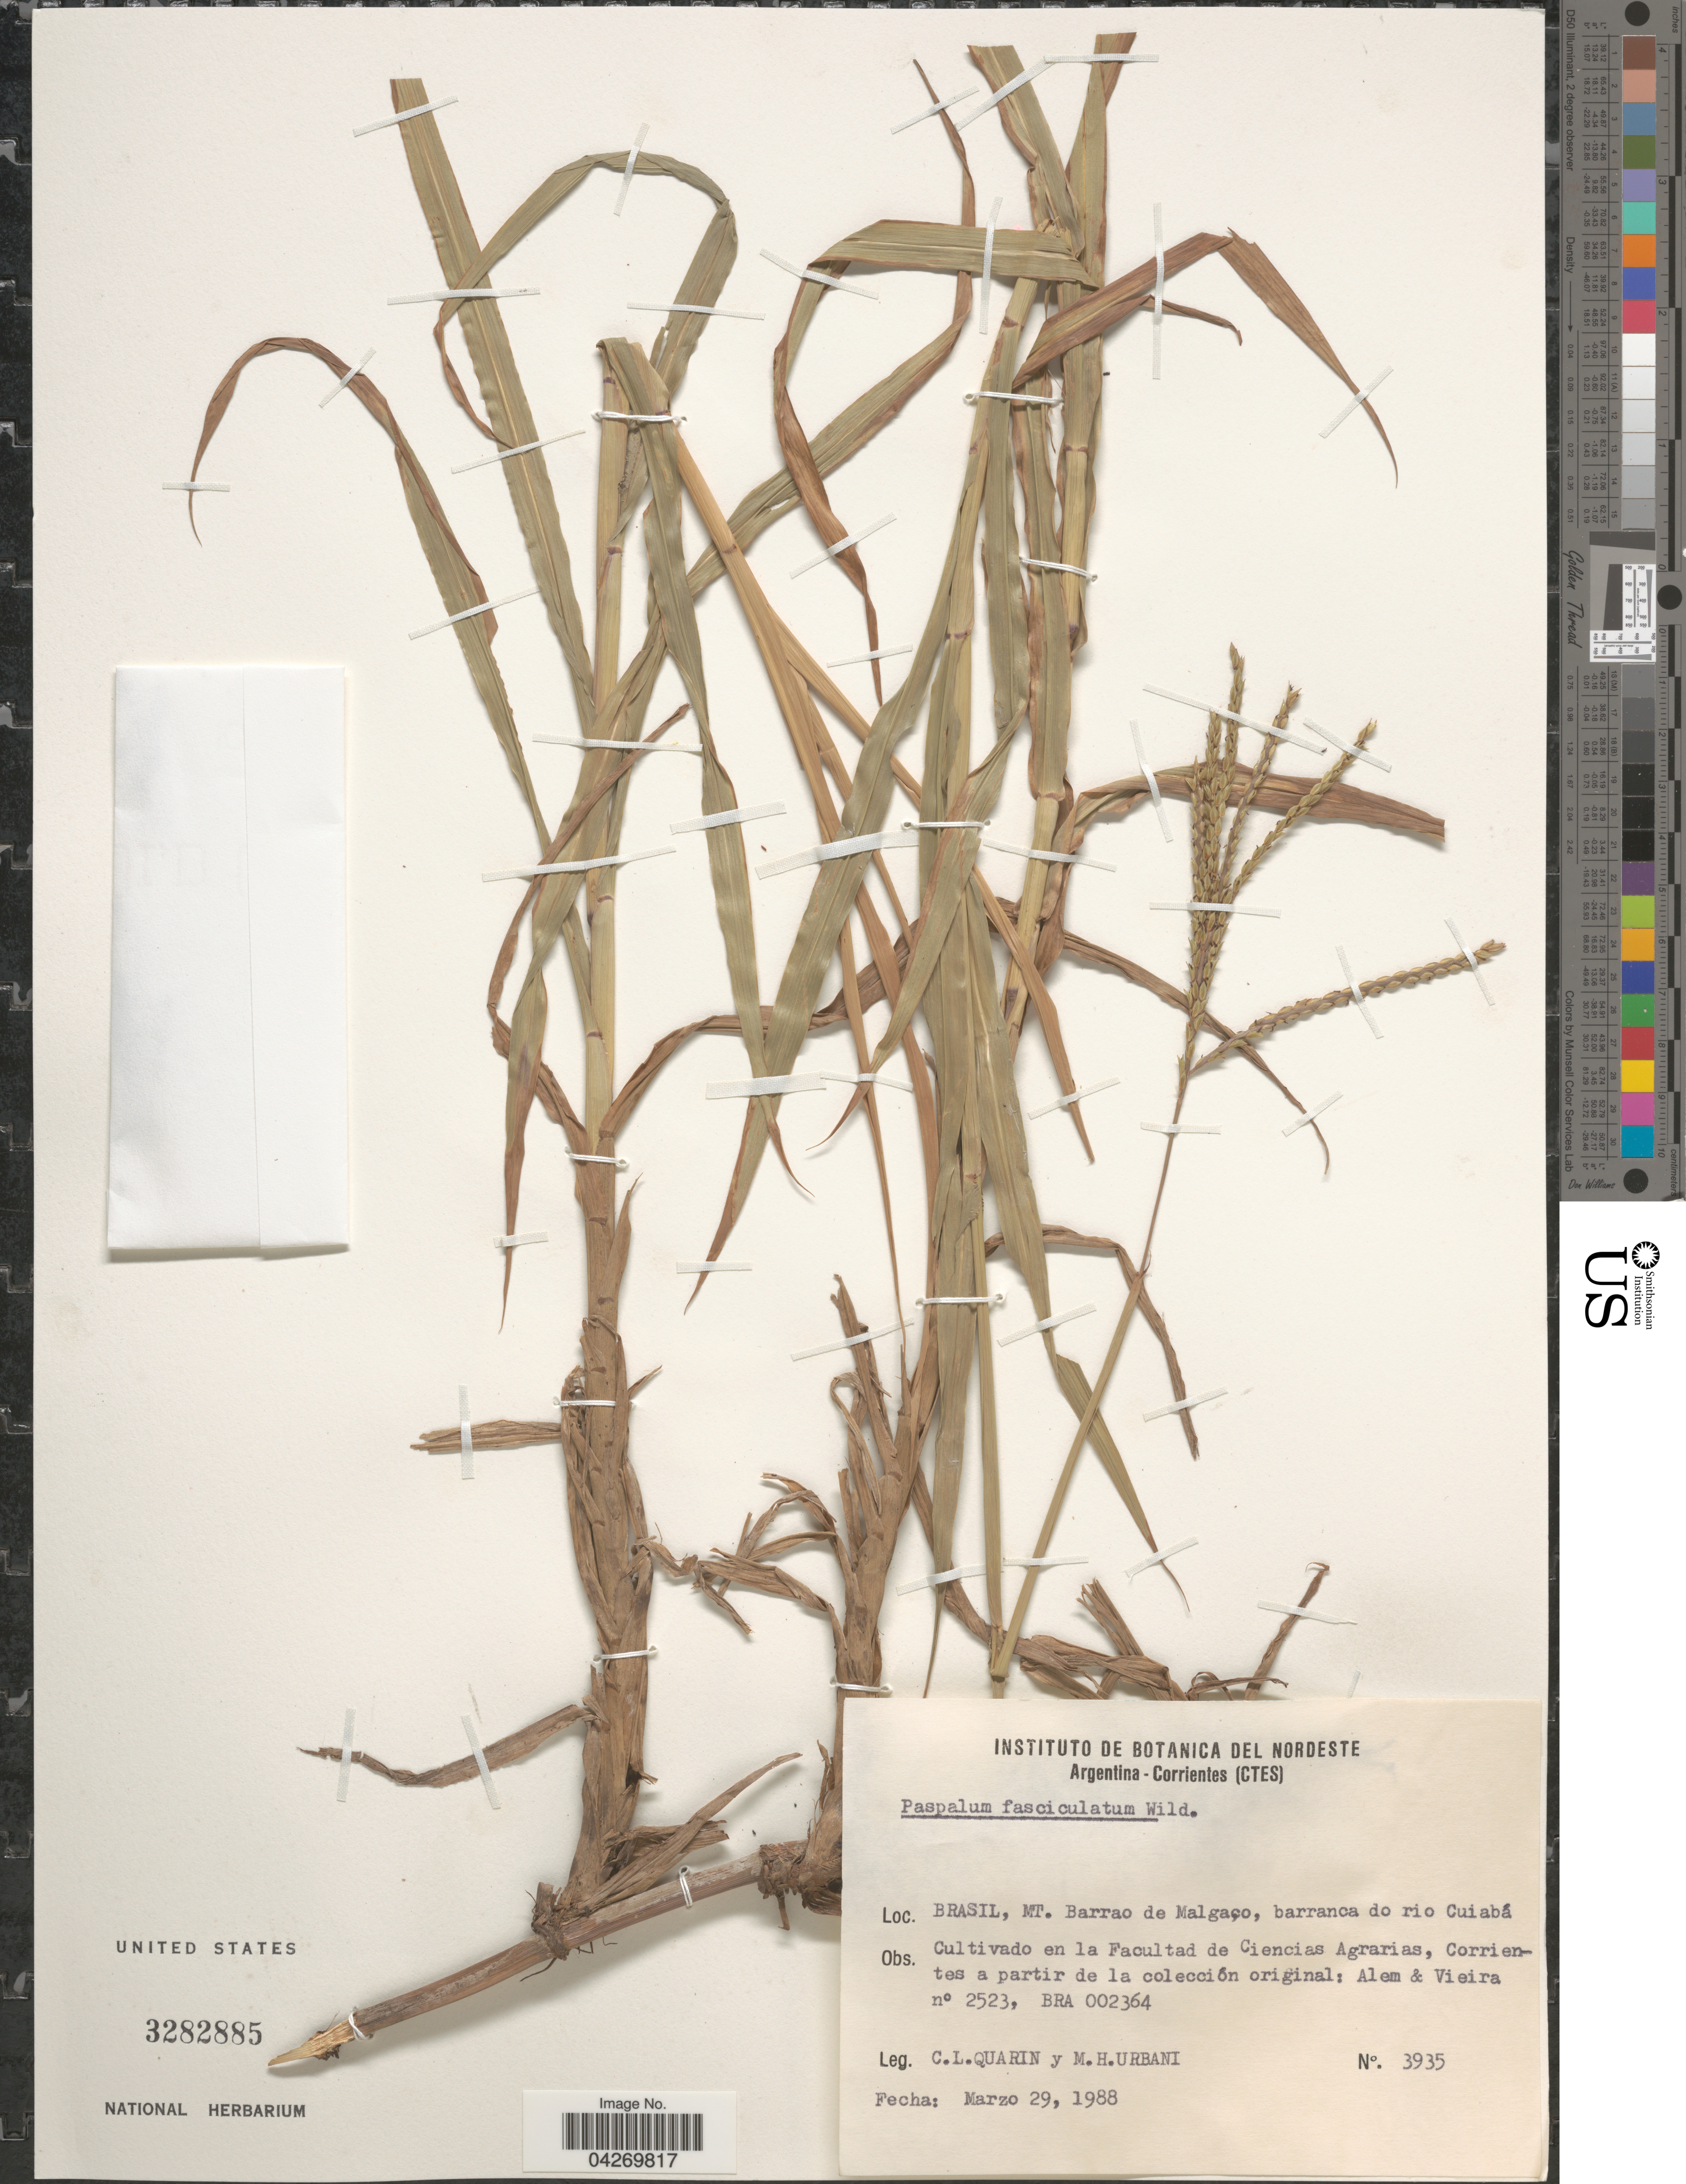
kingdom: Plantae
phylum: Tracheophyta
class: Liliopsida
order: Poales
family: Poaceae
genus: Paspalum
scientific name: Paspalum falcatum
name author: Nees ex Steud.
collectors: C. Quarin & M. Urbani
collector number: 3935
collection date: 1988-03-29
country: Argentina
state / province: Corrientes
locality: Mt. Barrao de Malgaço, barranca do rio Cuiabá.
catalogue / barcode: US 3282885